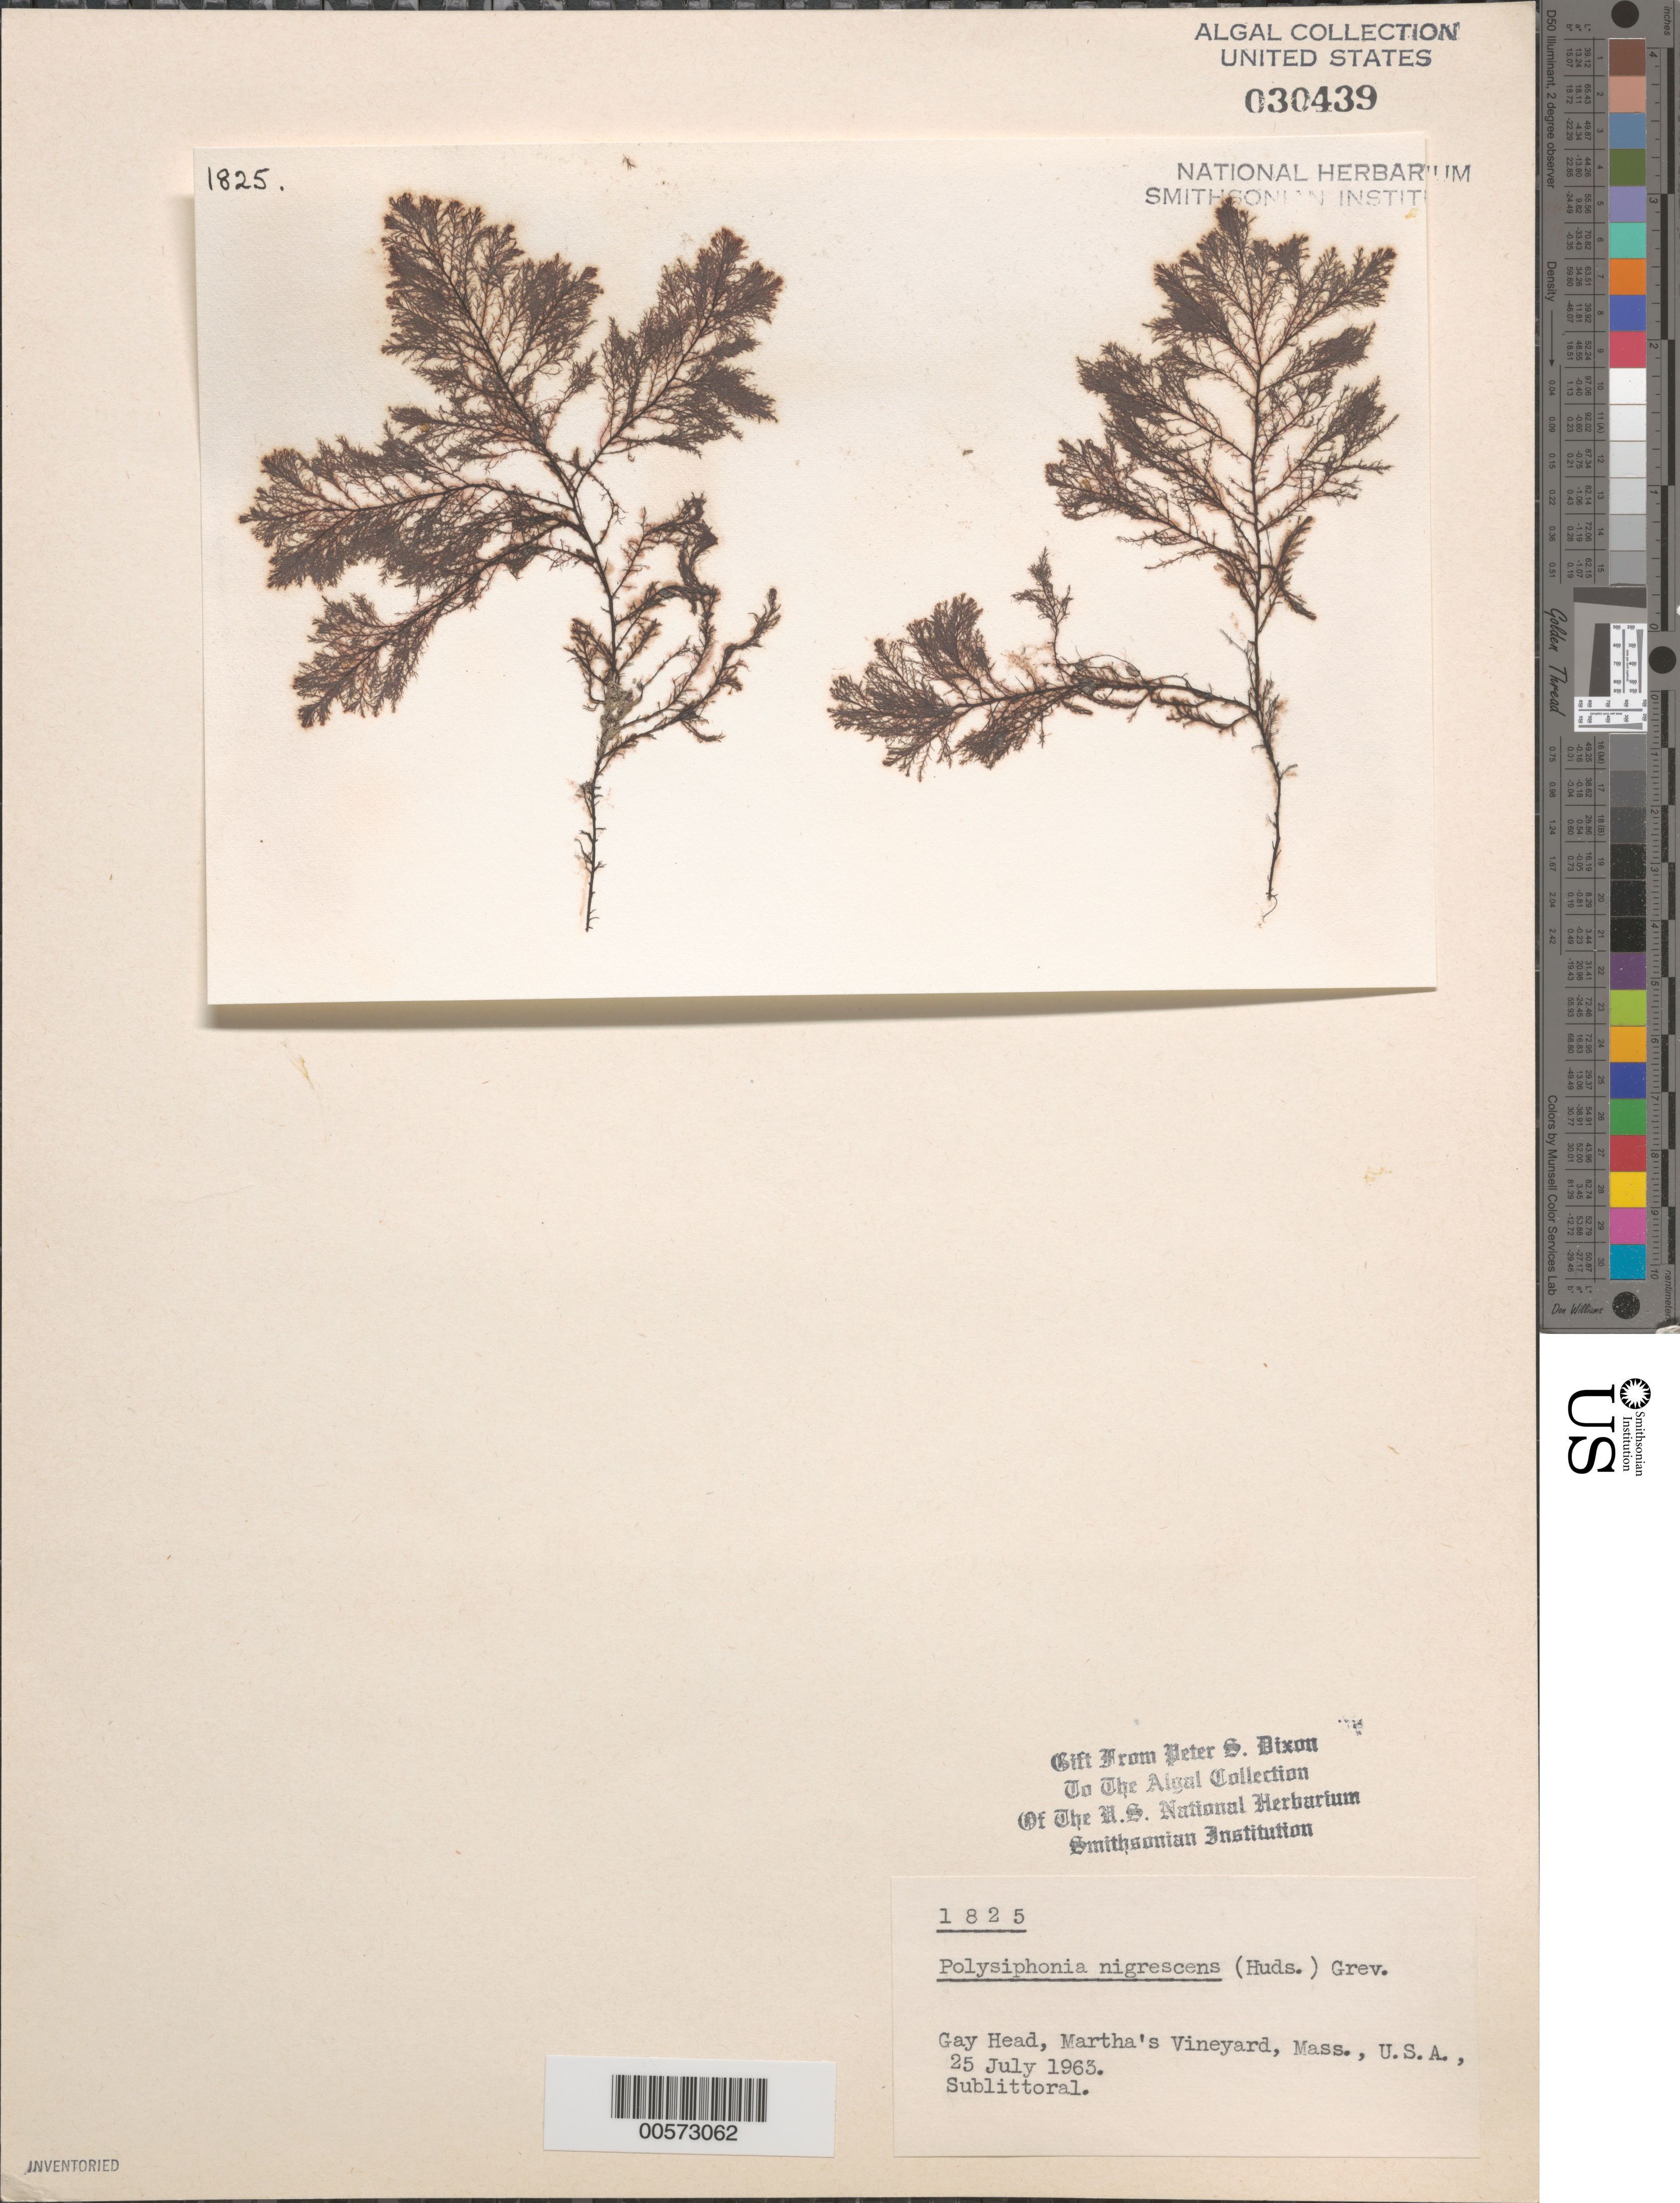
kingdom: Plantae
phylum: Rhodophyta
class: Florideophyceae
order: Ceramiales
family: Rhodomelaceae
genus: Vertebrata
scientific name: Vertebrata fucoides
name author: (Hudson) Kuntze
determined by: Algae name updating Project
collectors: P. S. Dixon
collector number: PSD 1825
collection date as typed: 25 Jul 1963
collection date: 1963-07-25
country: United States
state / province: Massachusetts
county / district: Dukes County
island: Martha's Vineyard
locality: Gay Head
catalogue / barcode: US 30439